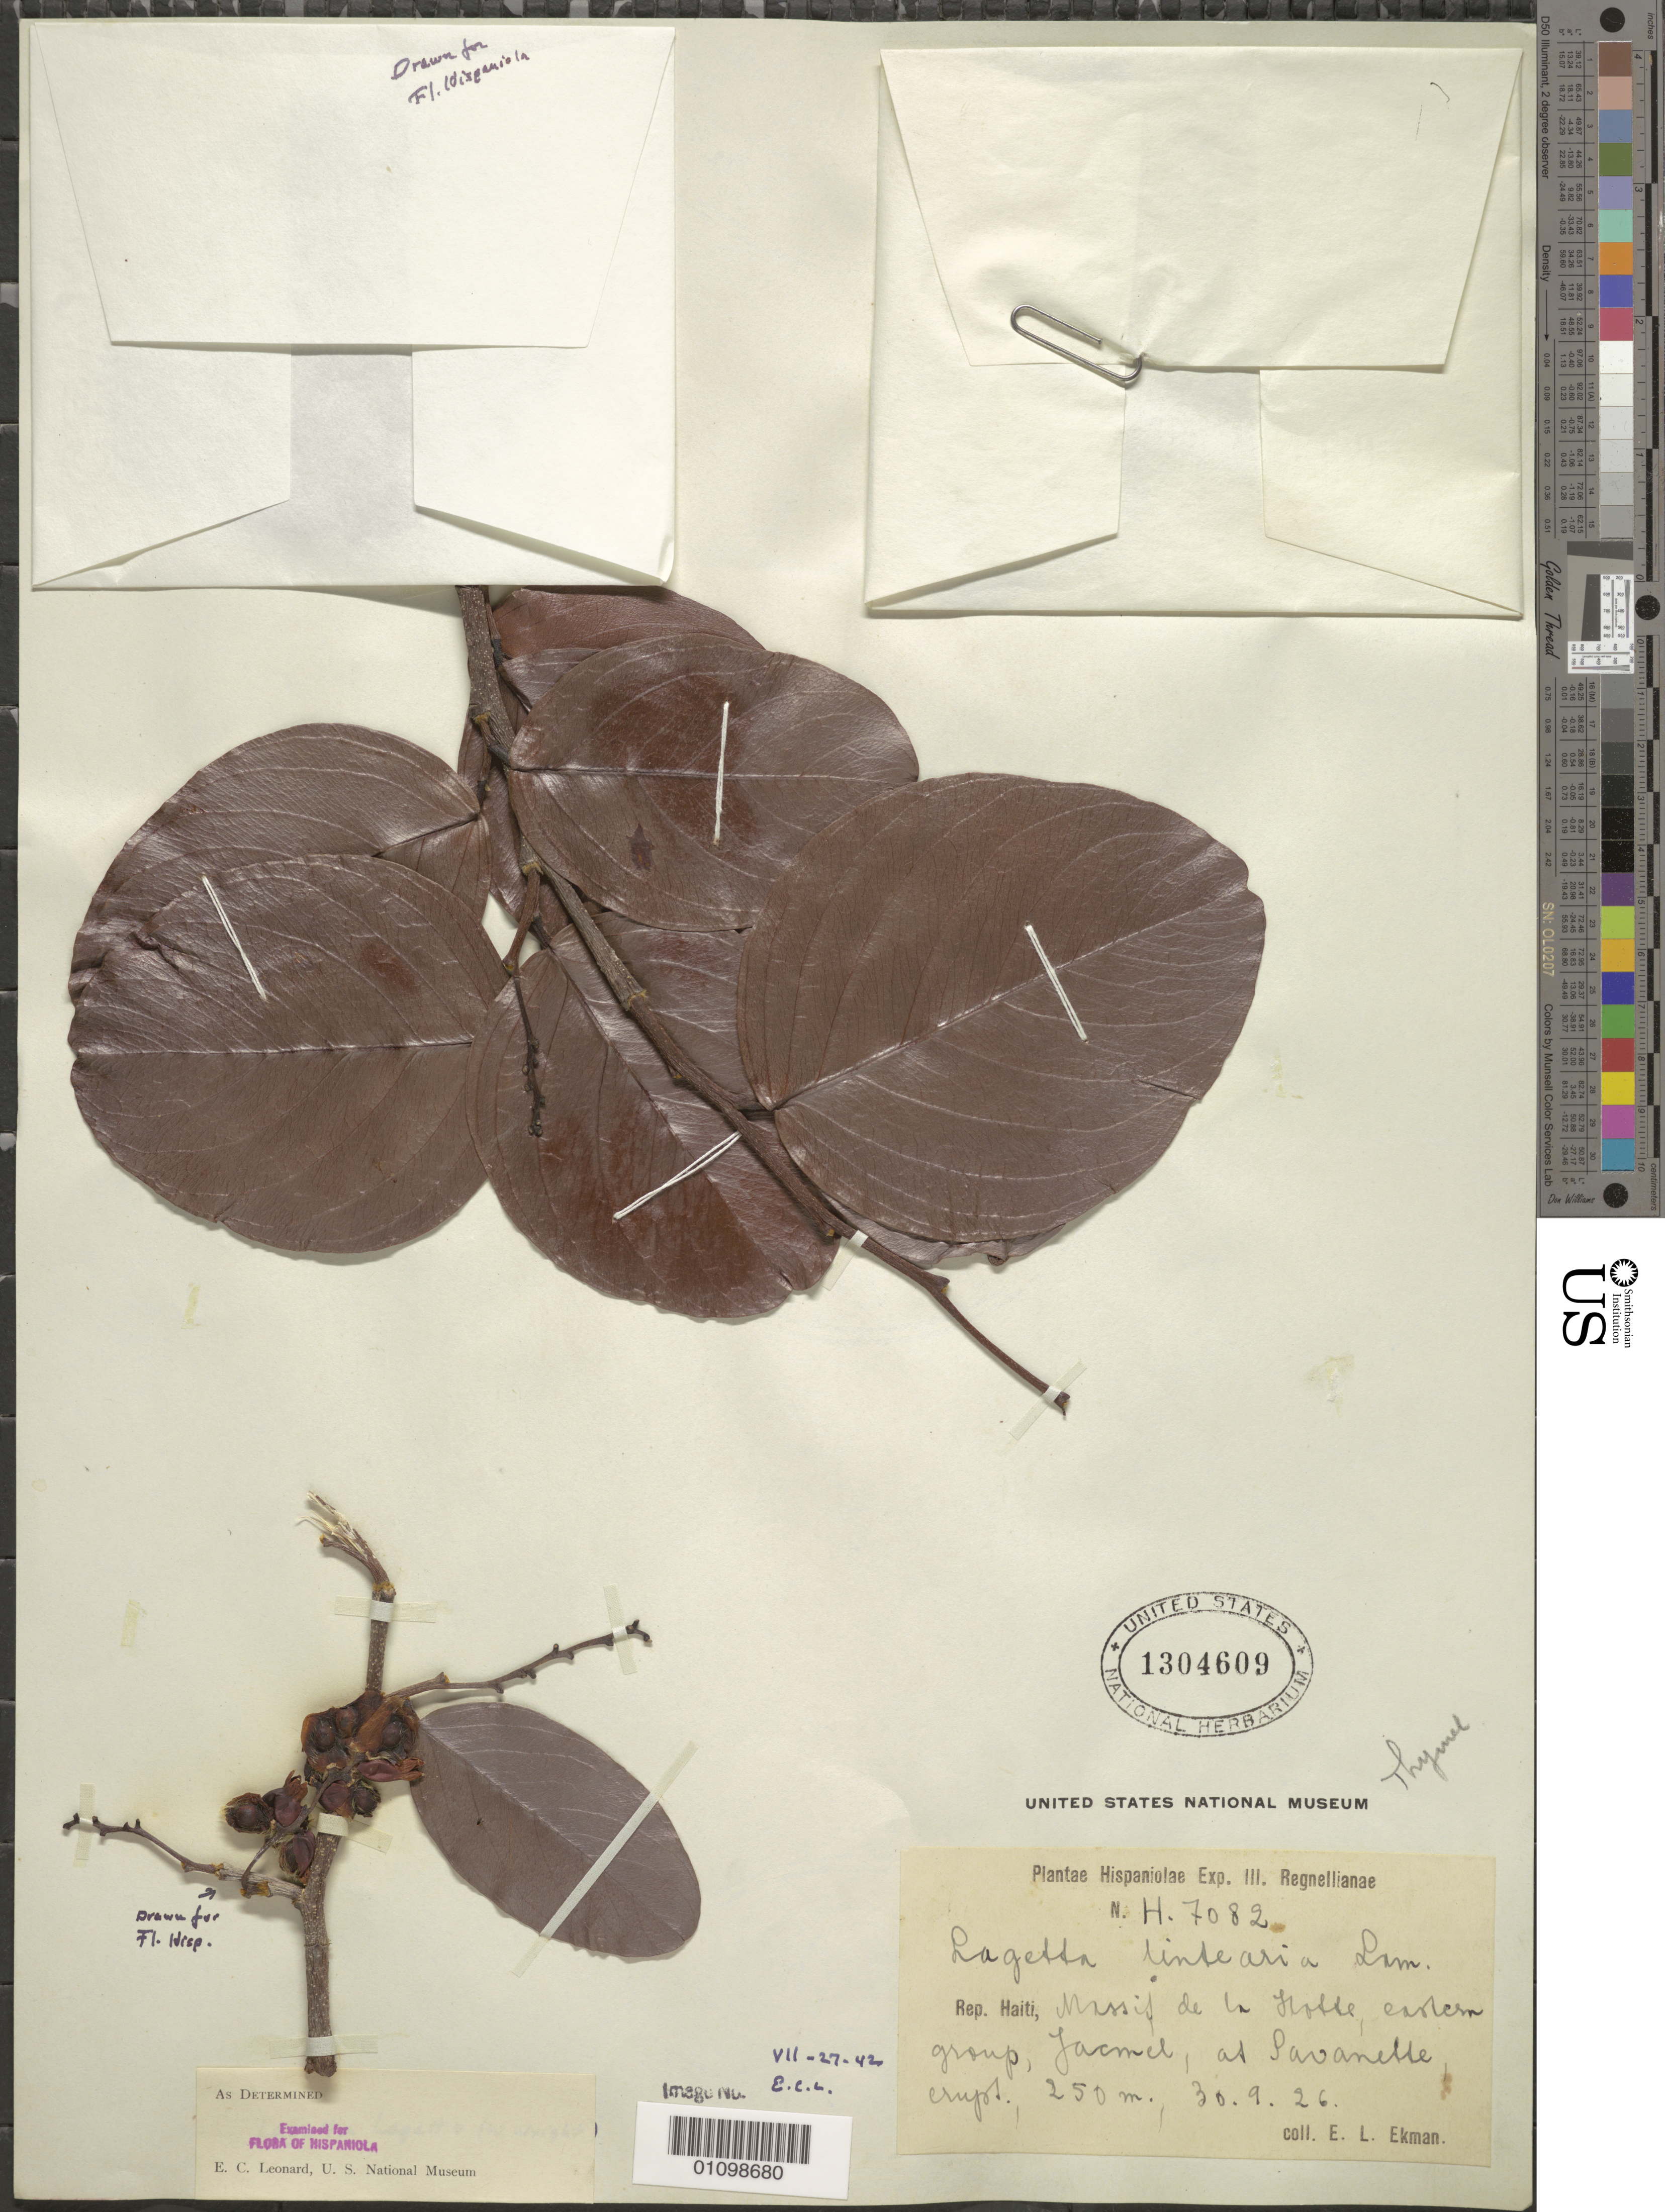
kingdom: Plantae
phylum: Tracheophyta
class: Magnoliopsida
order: Malvales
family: Thymelaeaceae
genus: Lagetta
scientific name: Lagetta lagetto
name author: (Sw.) Nash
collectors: E. L. Ekman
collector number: H 7082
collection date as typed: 30 Sep 1926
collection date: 1926-09-30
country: Haiti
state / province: Grand'Anse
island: Hispaniola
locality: Massif de la Hotte, eastern group, Yacmel, al Savanelle, Unps.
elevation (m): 250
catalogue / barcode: US 1304609